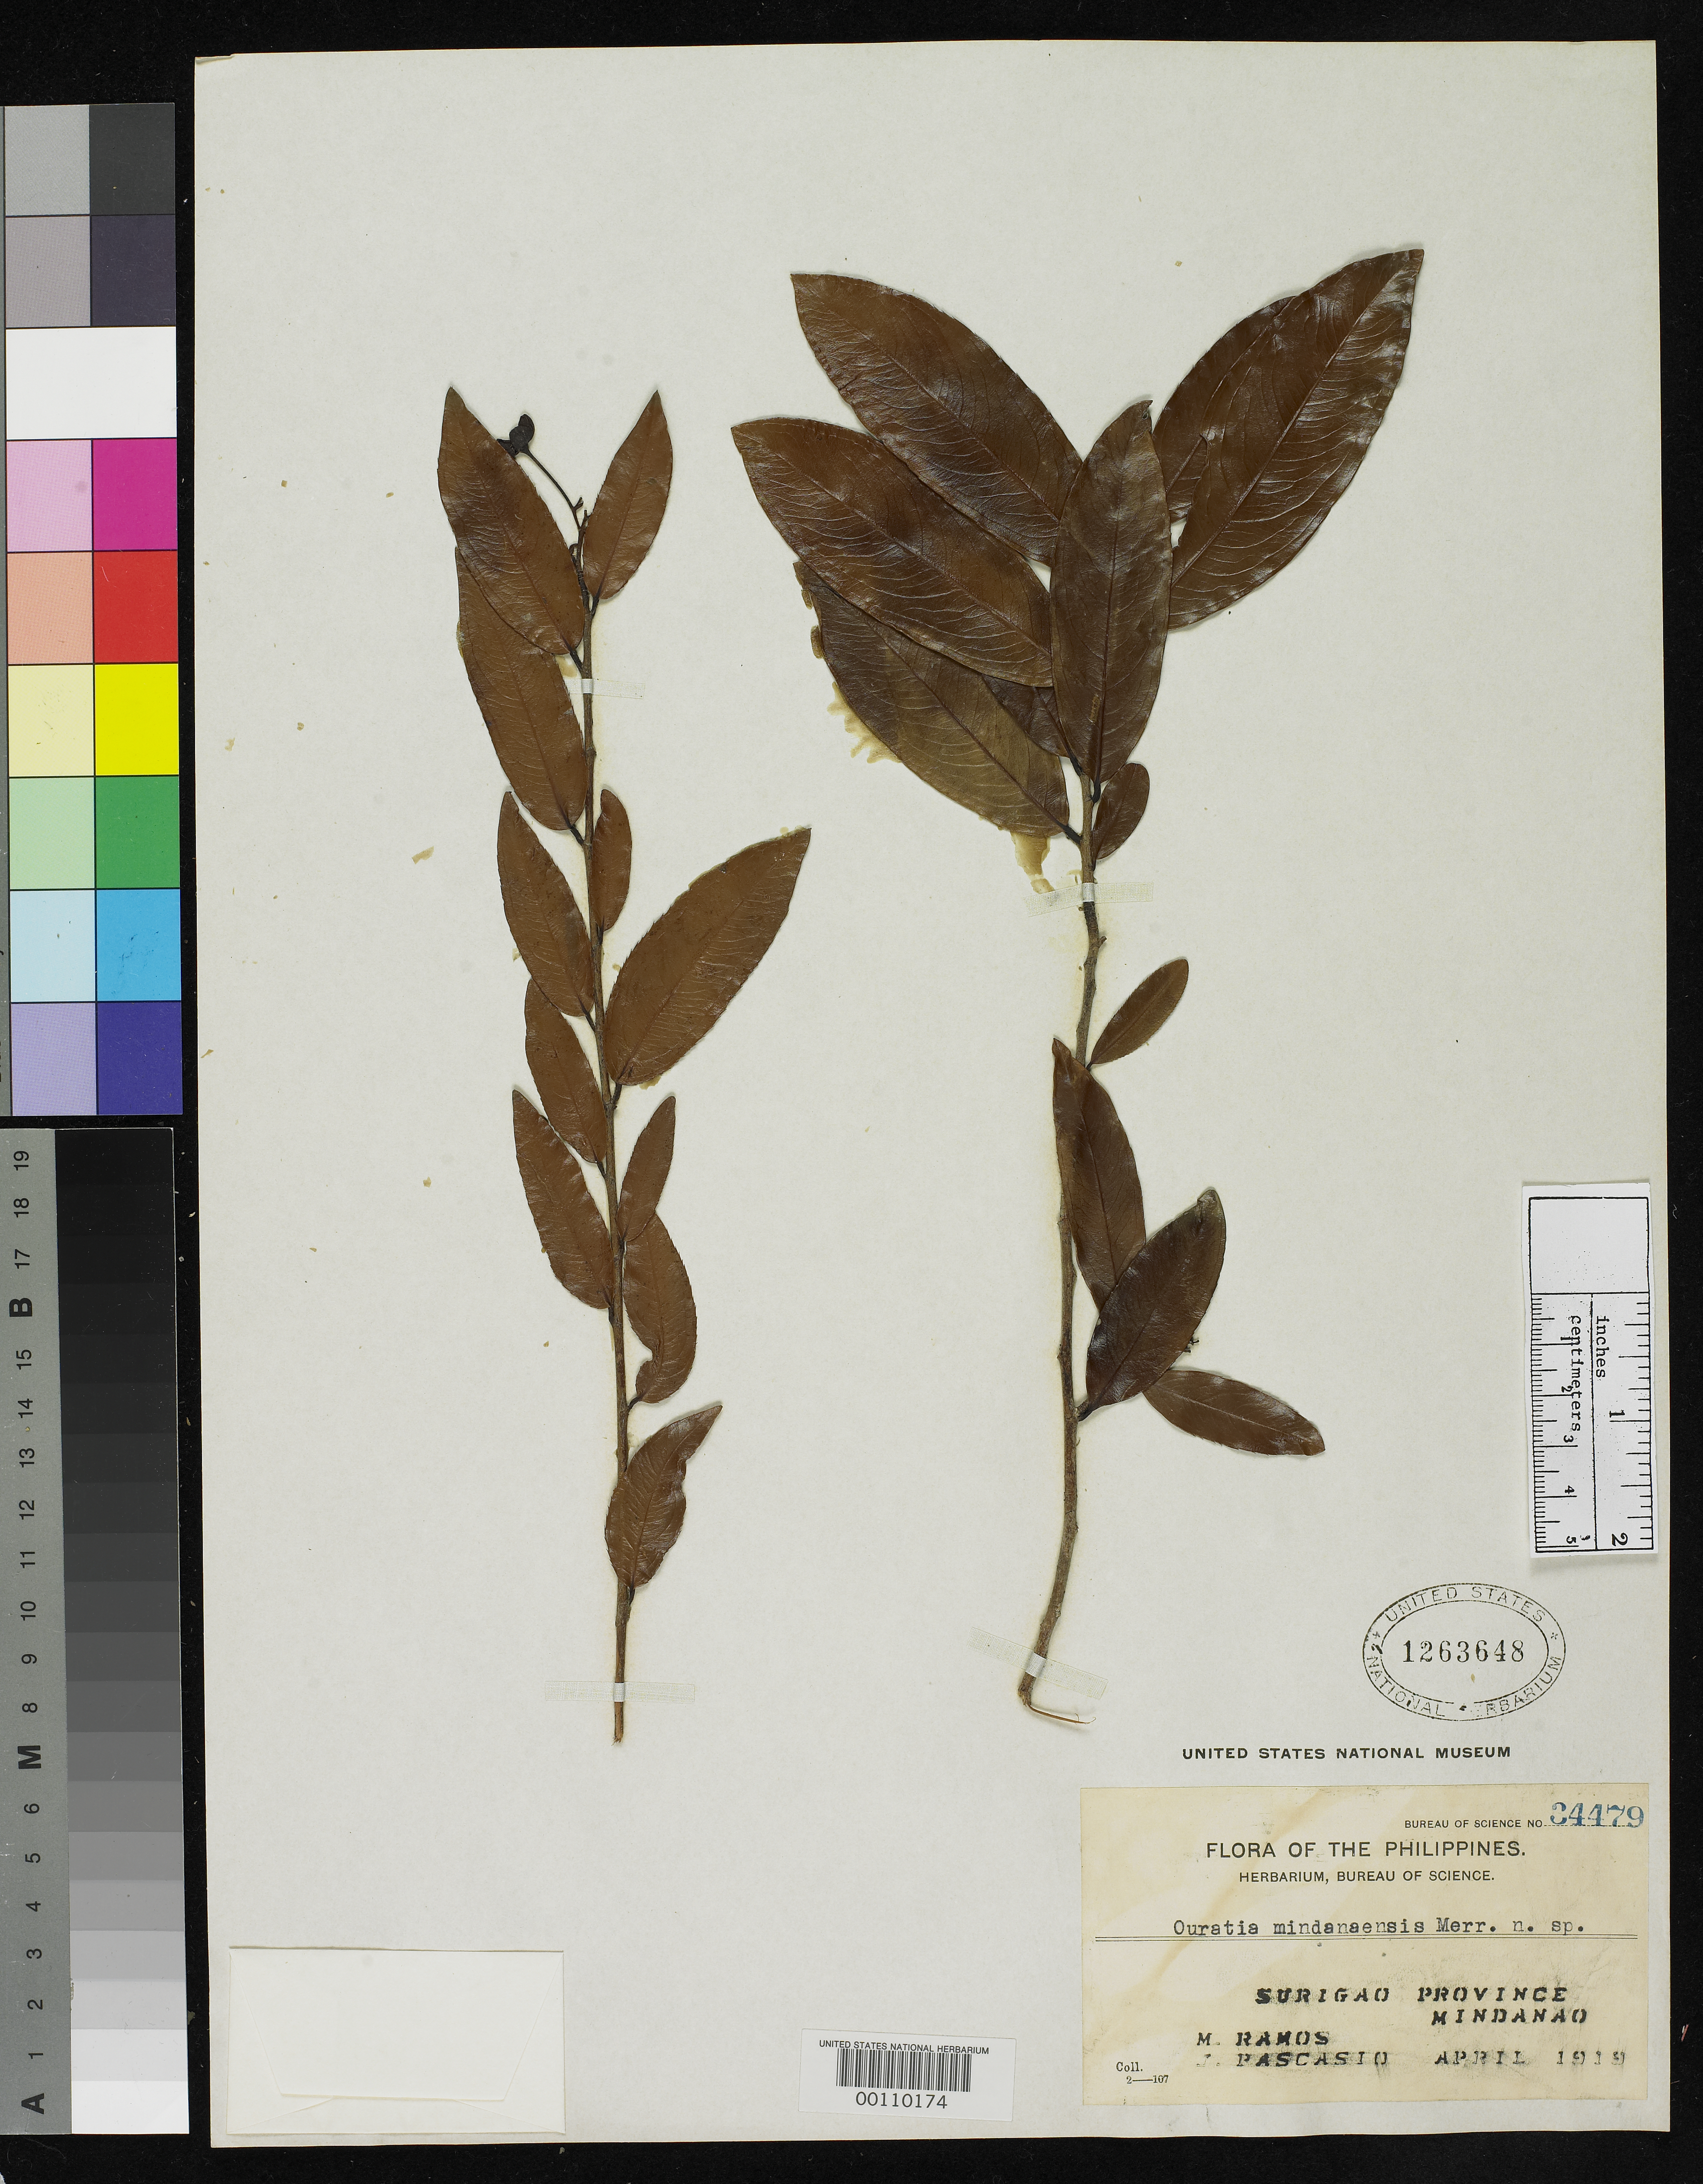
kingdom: Plantae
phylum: Tracheophyta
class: Magnoliopsida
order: Malpighiales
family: Ochnaceae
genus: Ouratea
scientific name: Ouratea mindanaensis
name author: Merr.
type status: Isotype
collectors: M. Ramos & J. Pascasio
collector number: Bur. Sci. 34479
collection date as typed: Apr 1919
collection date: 1919-04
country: Philippines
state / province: Caraga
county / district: Surigao del Norte / Surigao del Sur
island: Mindanao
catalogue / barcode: US 1263648